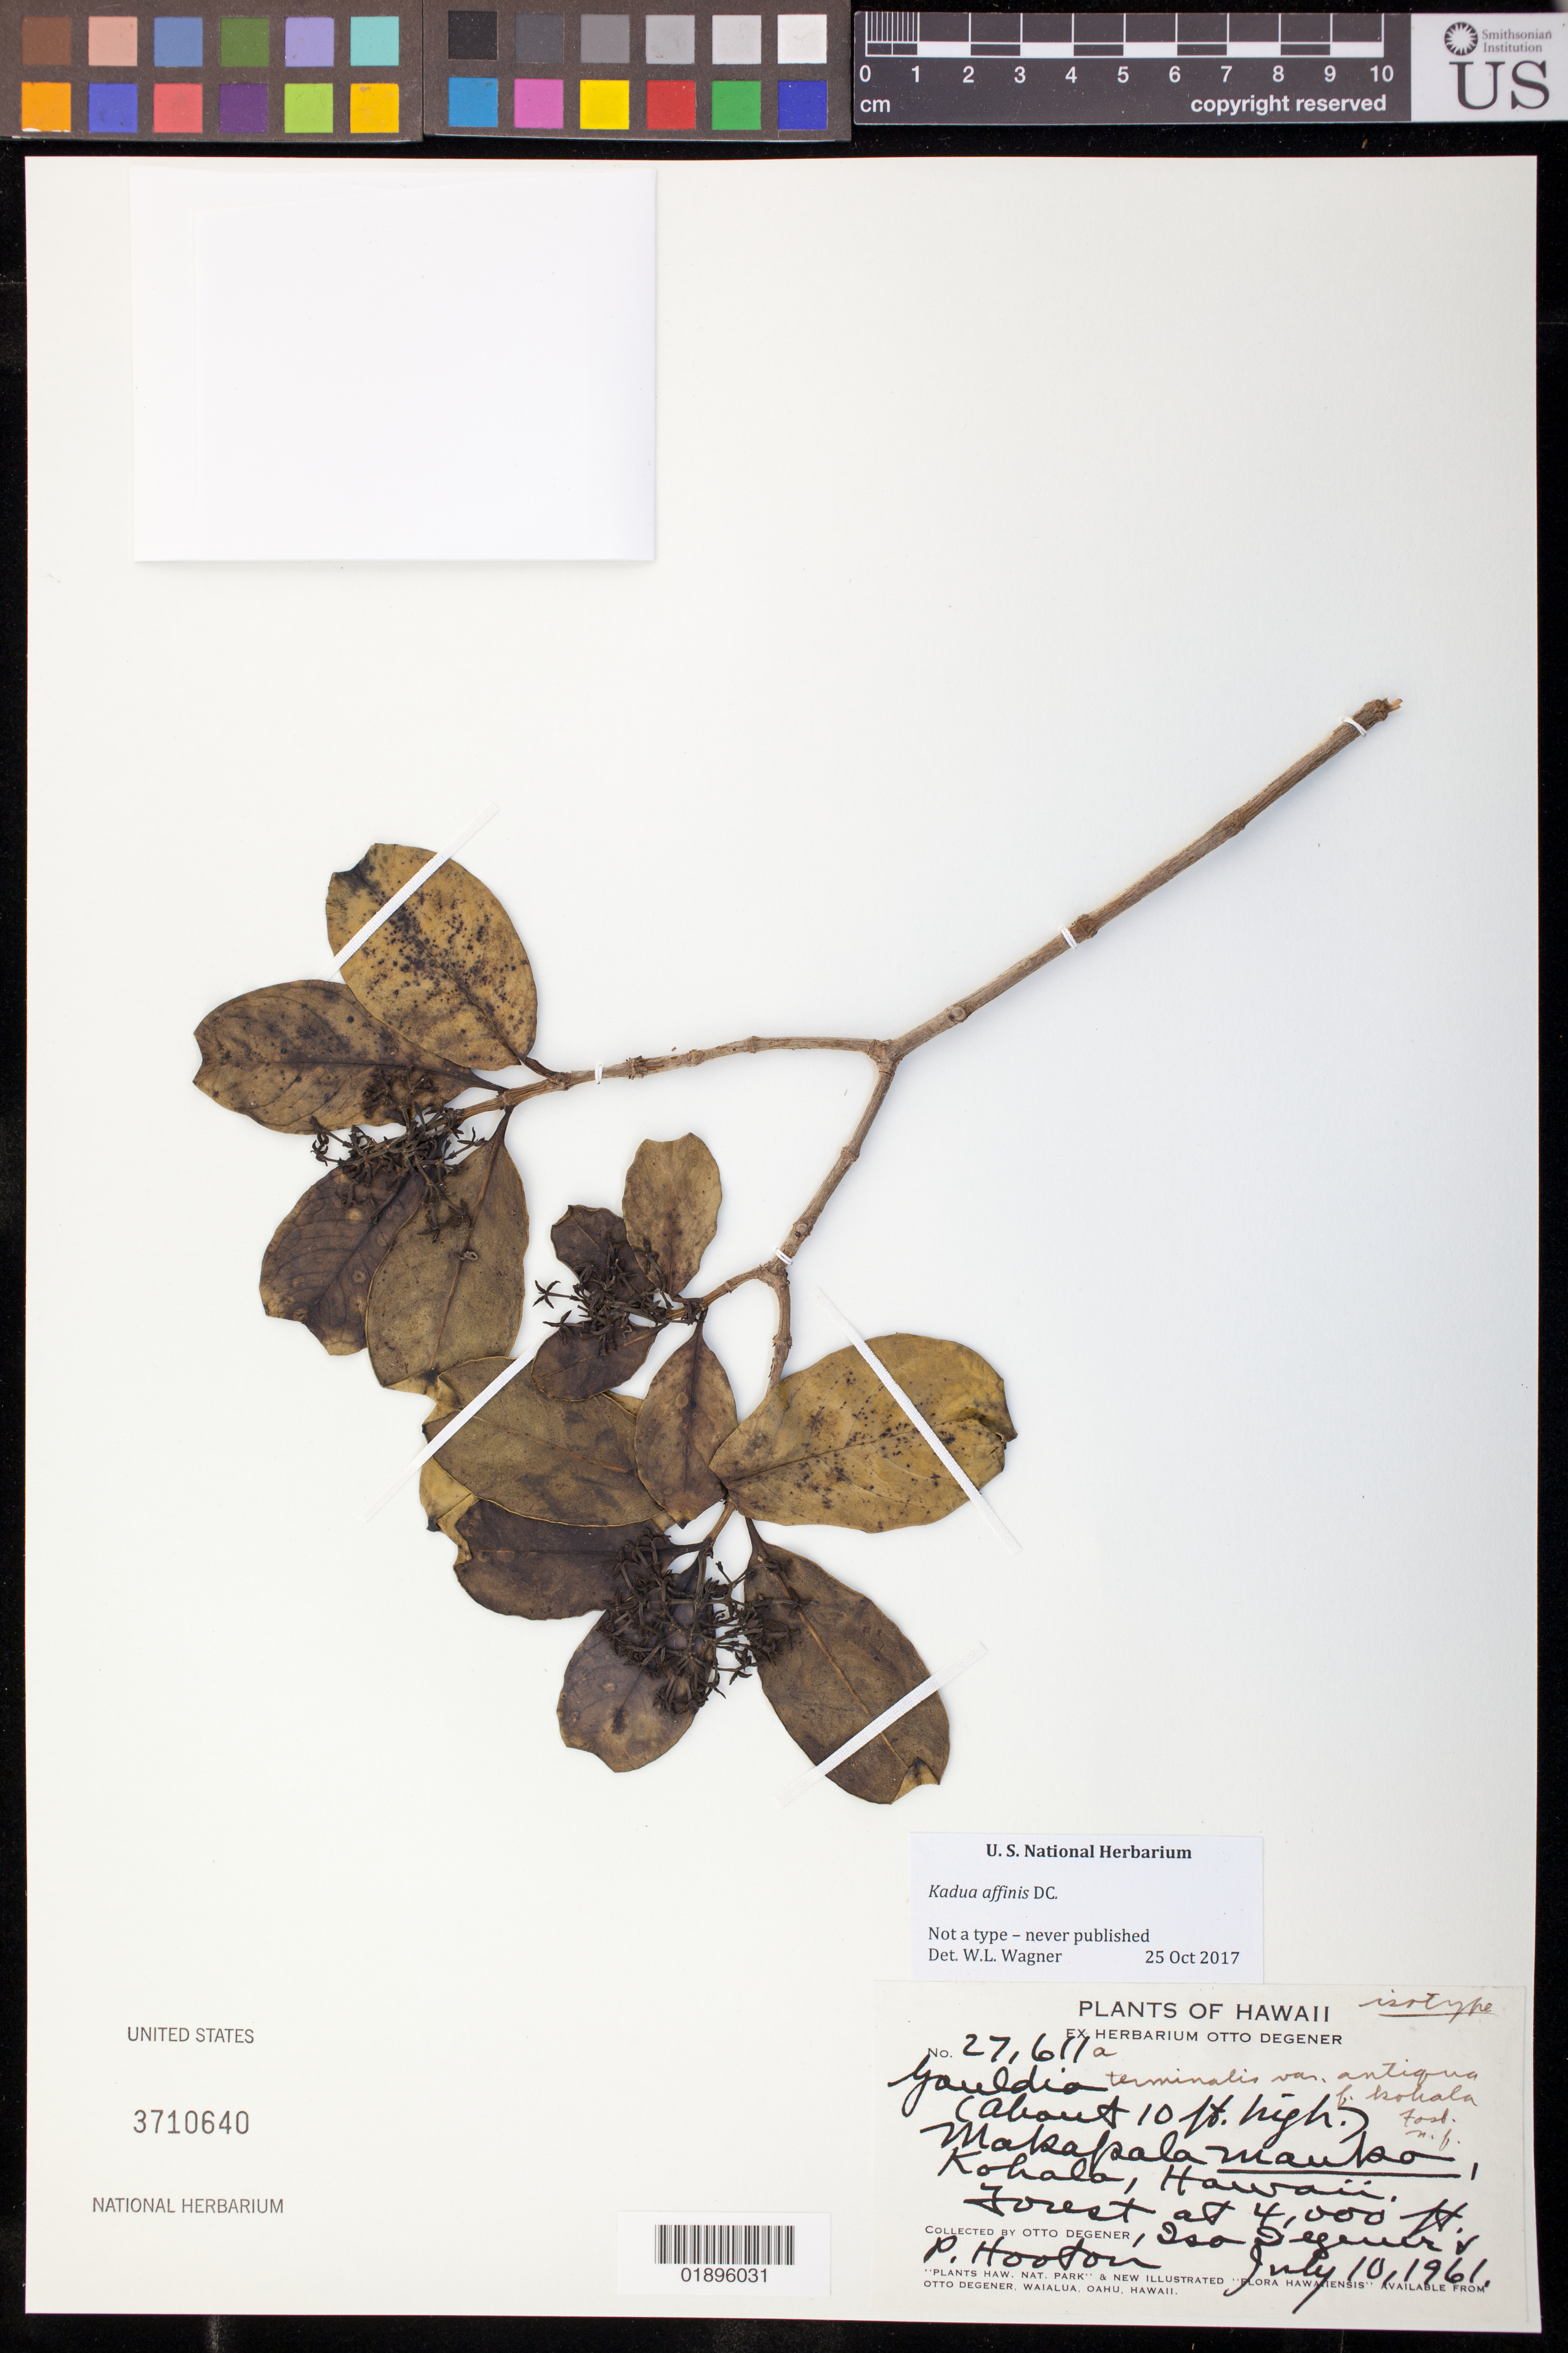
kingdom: Plantae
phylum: Tracheophyta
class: Magnoliopsida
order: Gentianales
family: Rubiaceae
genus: Kadua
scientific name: Kadua affinis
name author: DC.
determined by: Wagner, W. L., (BOT), Smithsonian Institution - National Museum of Natural History (UNITED STATES)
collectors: O. Degener, I. Degener & P. Hooton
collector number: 27611a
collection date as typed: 10 Jul 1961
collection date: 1961-07-10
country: United States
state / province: Hawaii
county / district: Hawaii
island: Hawaii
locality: Makapala mauko, Kohala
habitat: Forest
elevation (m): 1219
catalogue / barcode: US 3710640